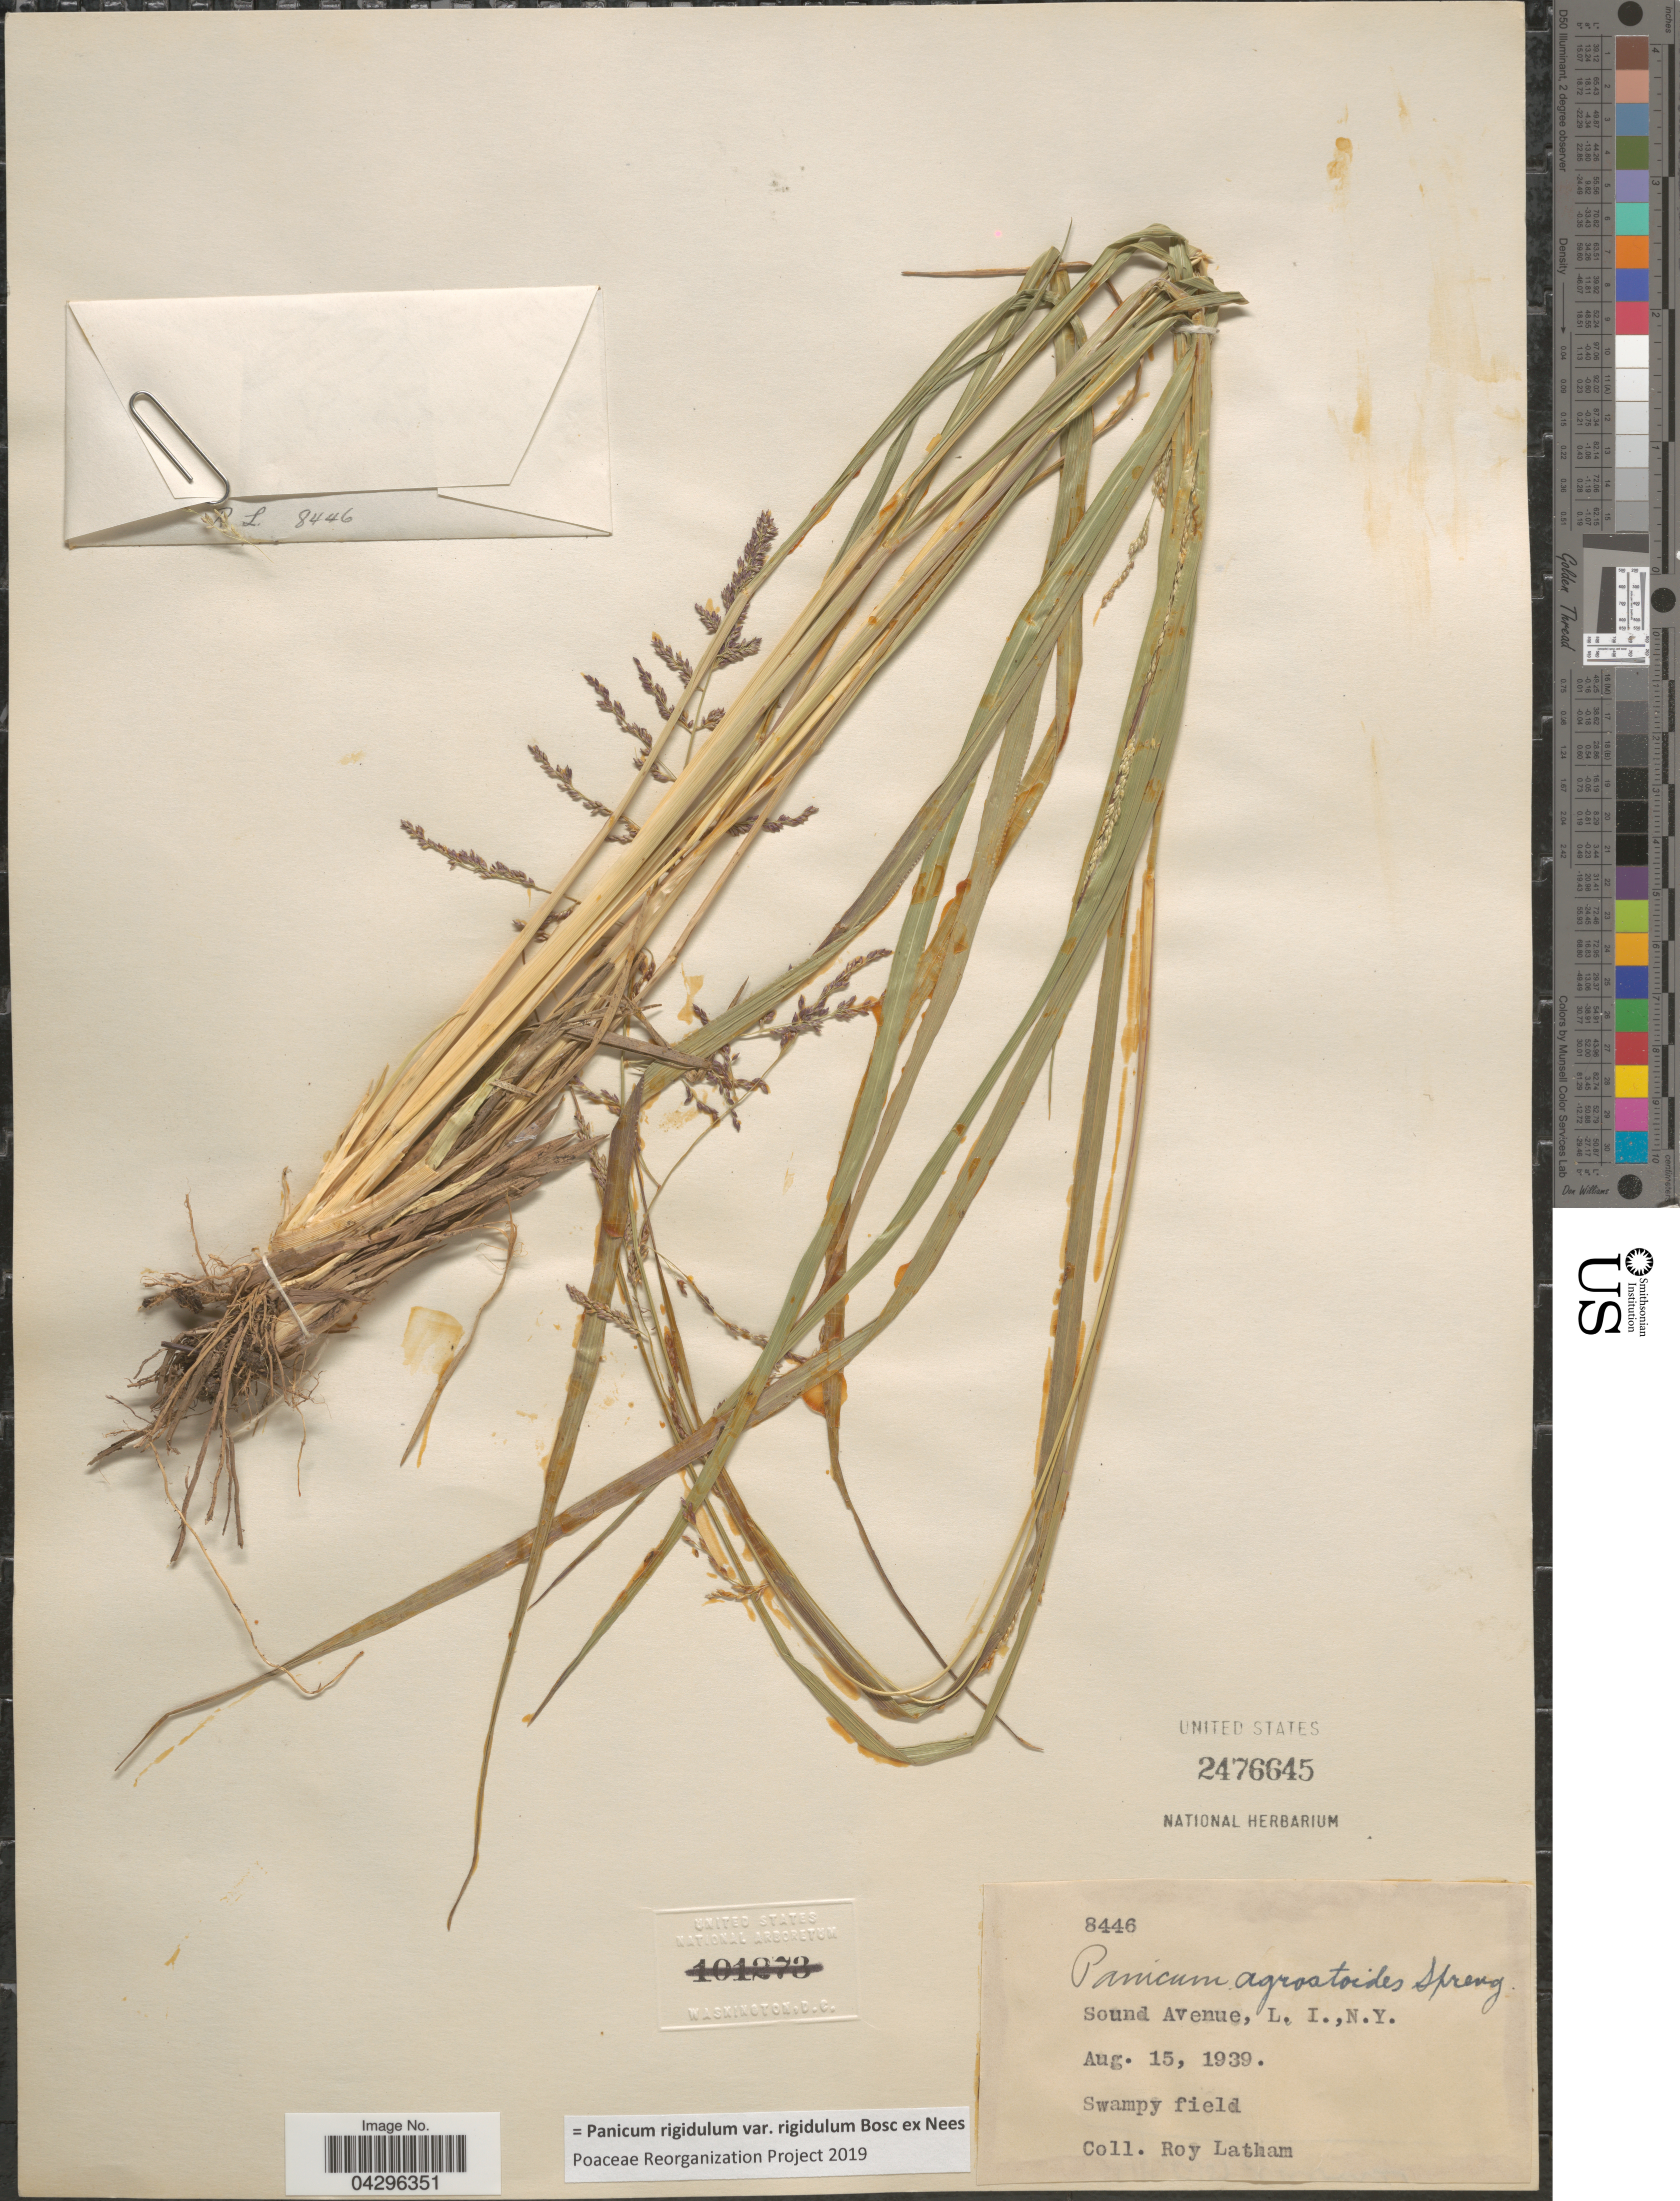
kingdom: Plantae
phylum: Tracheophyta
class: Liliopsida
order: Poales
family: Poaceae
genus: Panicum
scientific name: Panicum rigidulum var. rigidulum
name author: Bosc ex Nees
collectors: R. Latham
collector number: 8446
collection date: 1939-08-15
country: United States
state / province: New York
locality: Sound Avenue, L.I.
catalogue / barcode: US 2476645